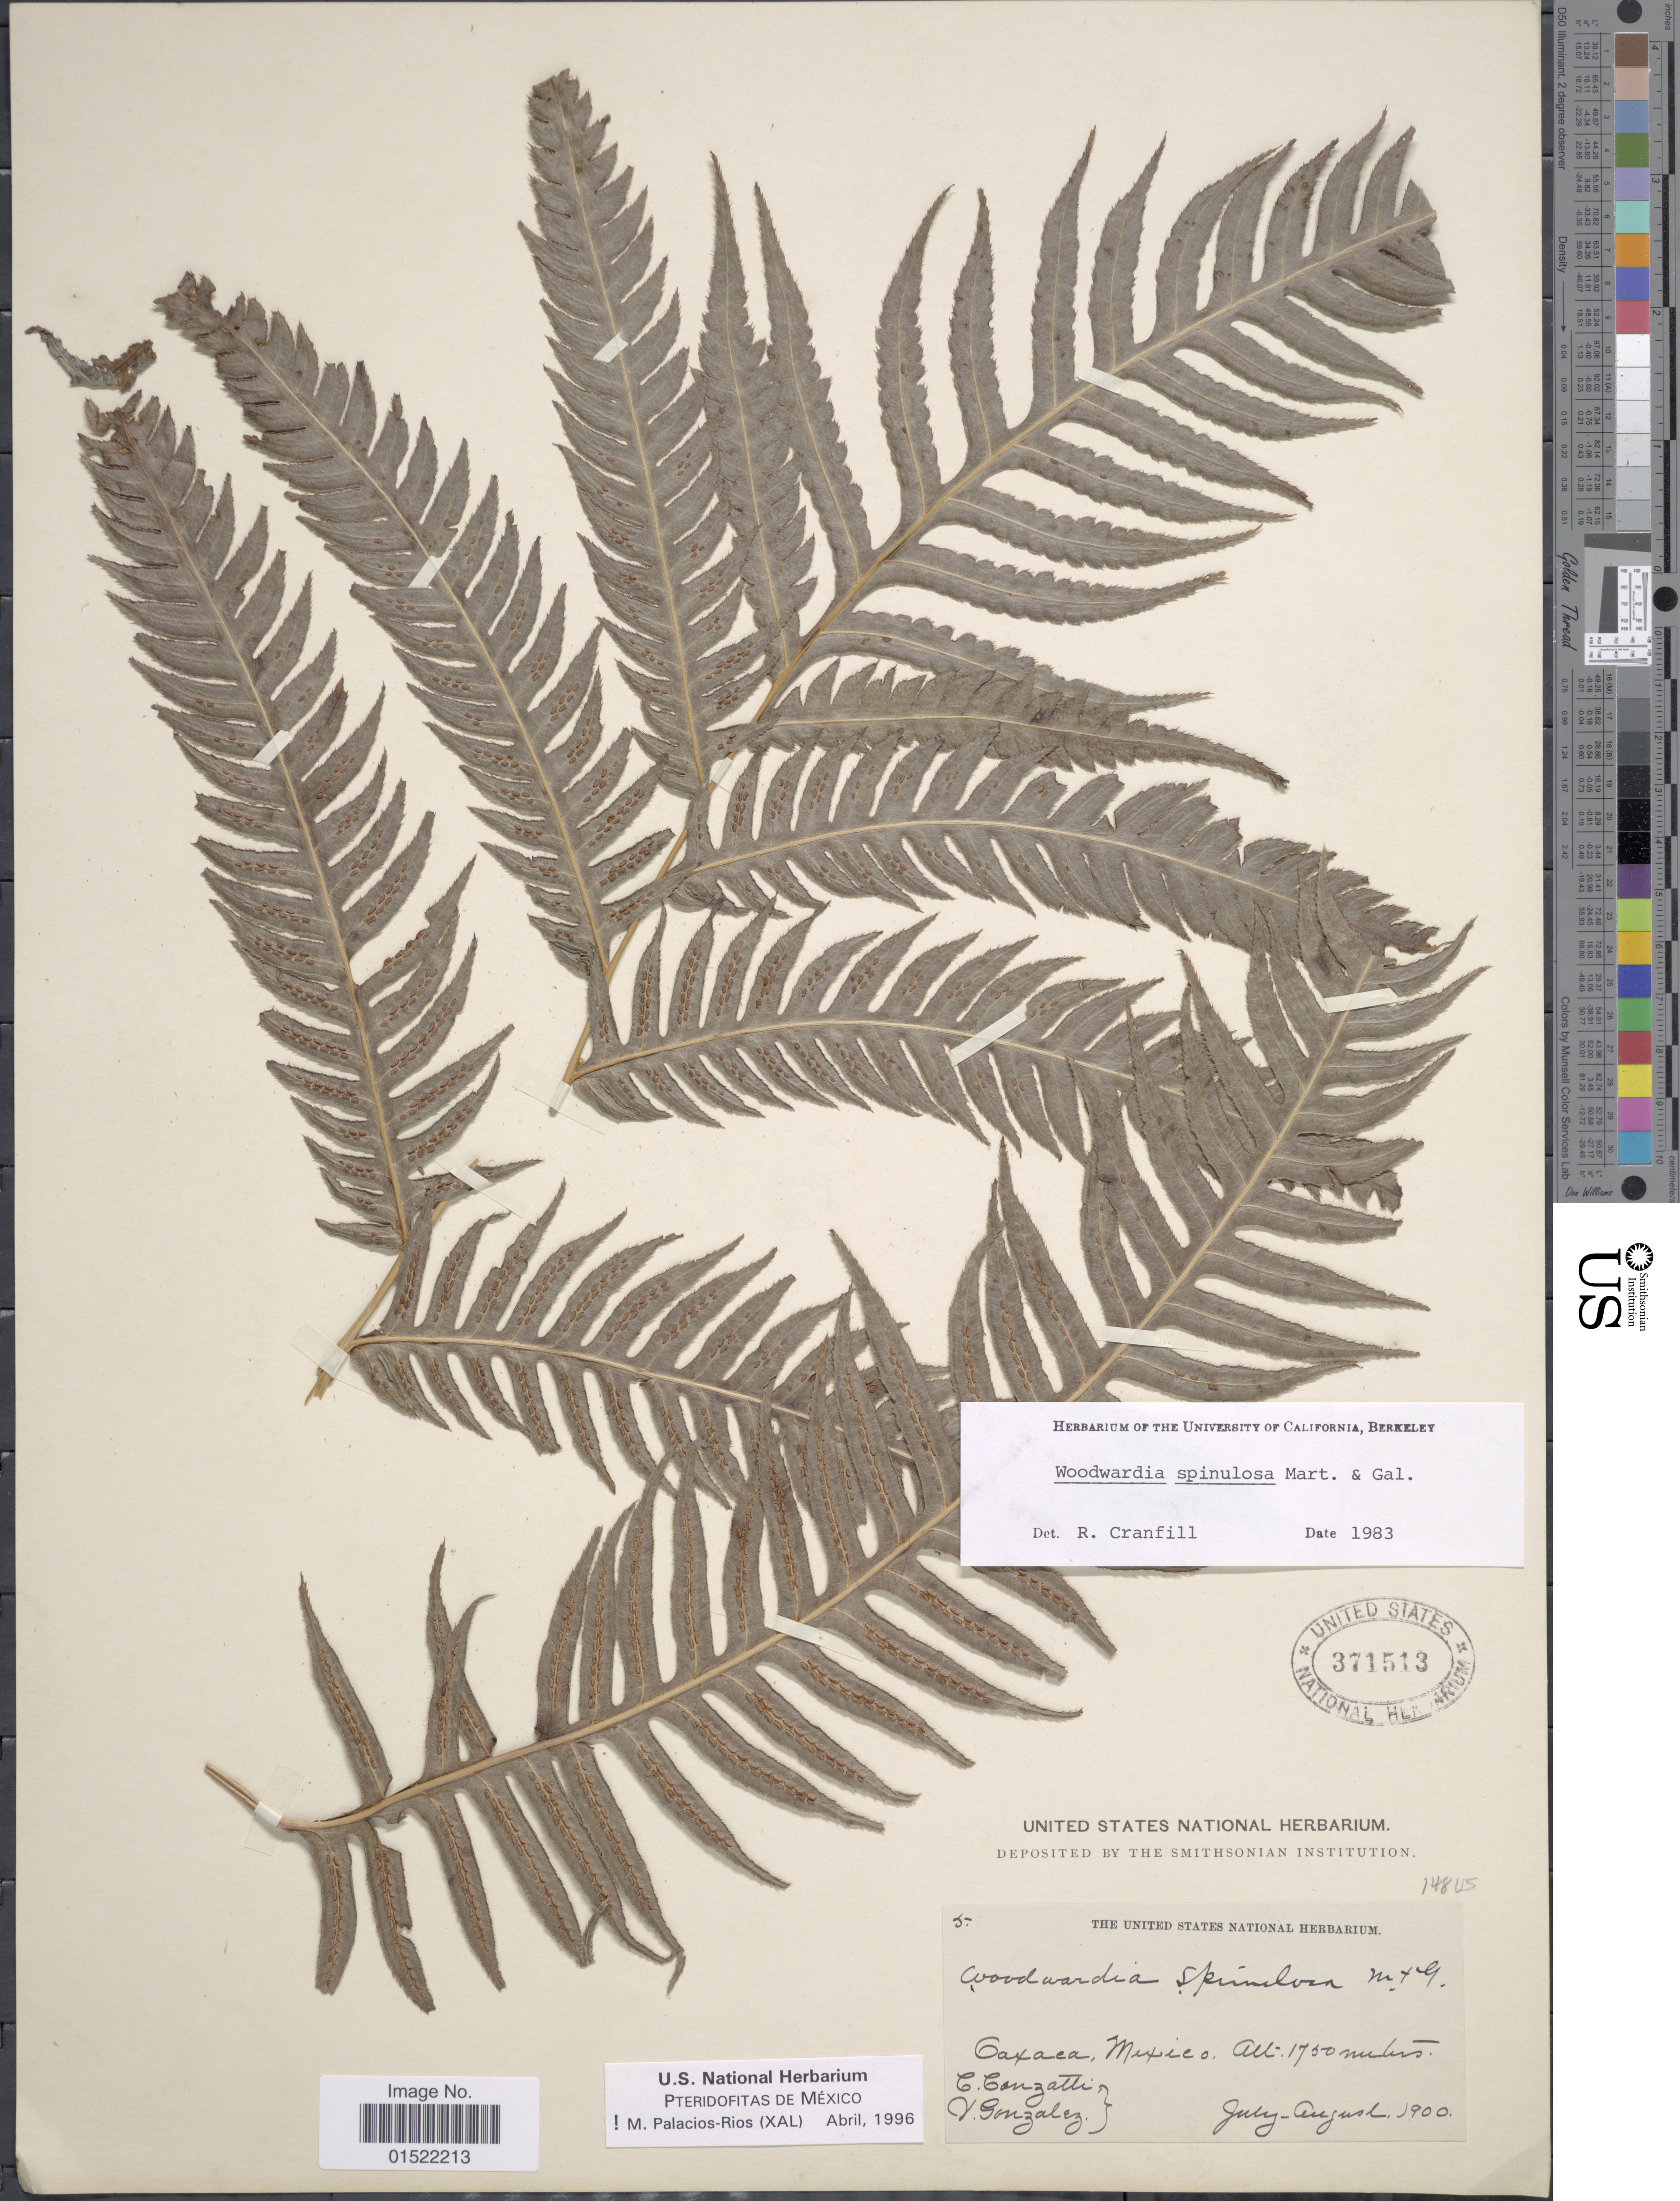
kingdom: Plantae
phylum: Tracheophyta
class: Polypodiopsida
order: Polypodiales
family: Blechnaceae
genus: Woodwardia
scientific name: Woodwardia spinulosa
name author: M. Martens & Galeotti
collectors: C. Conzatti & V. Gonzales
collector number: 5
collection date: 1900-07/1900-08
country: Mexico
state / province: Oaxaca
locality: Oaxaca, Mexico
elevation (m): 1750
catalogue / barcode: US 371513